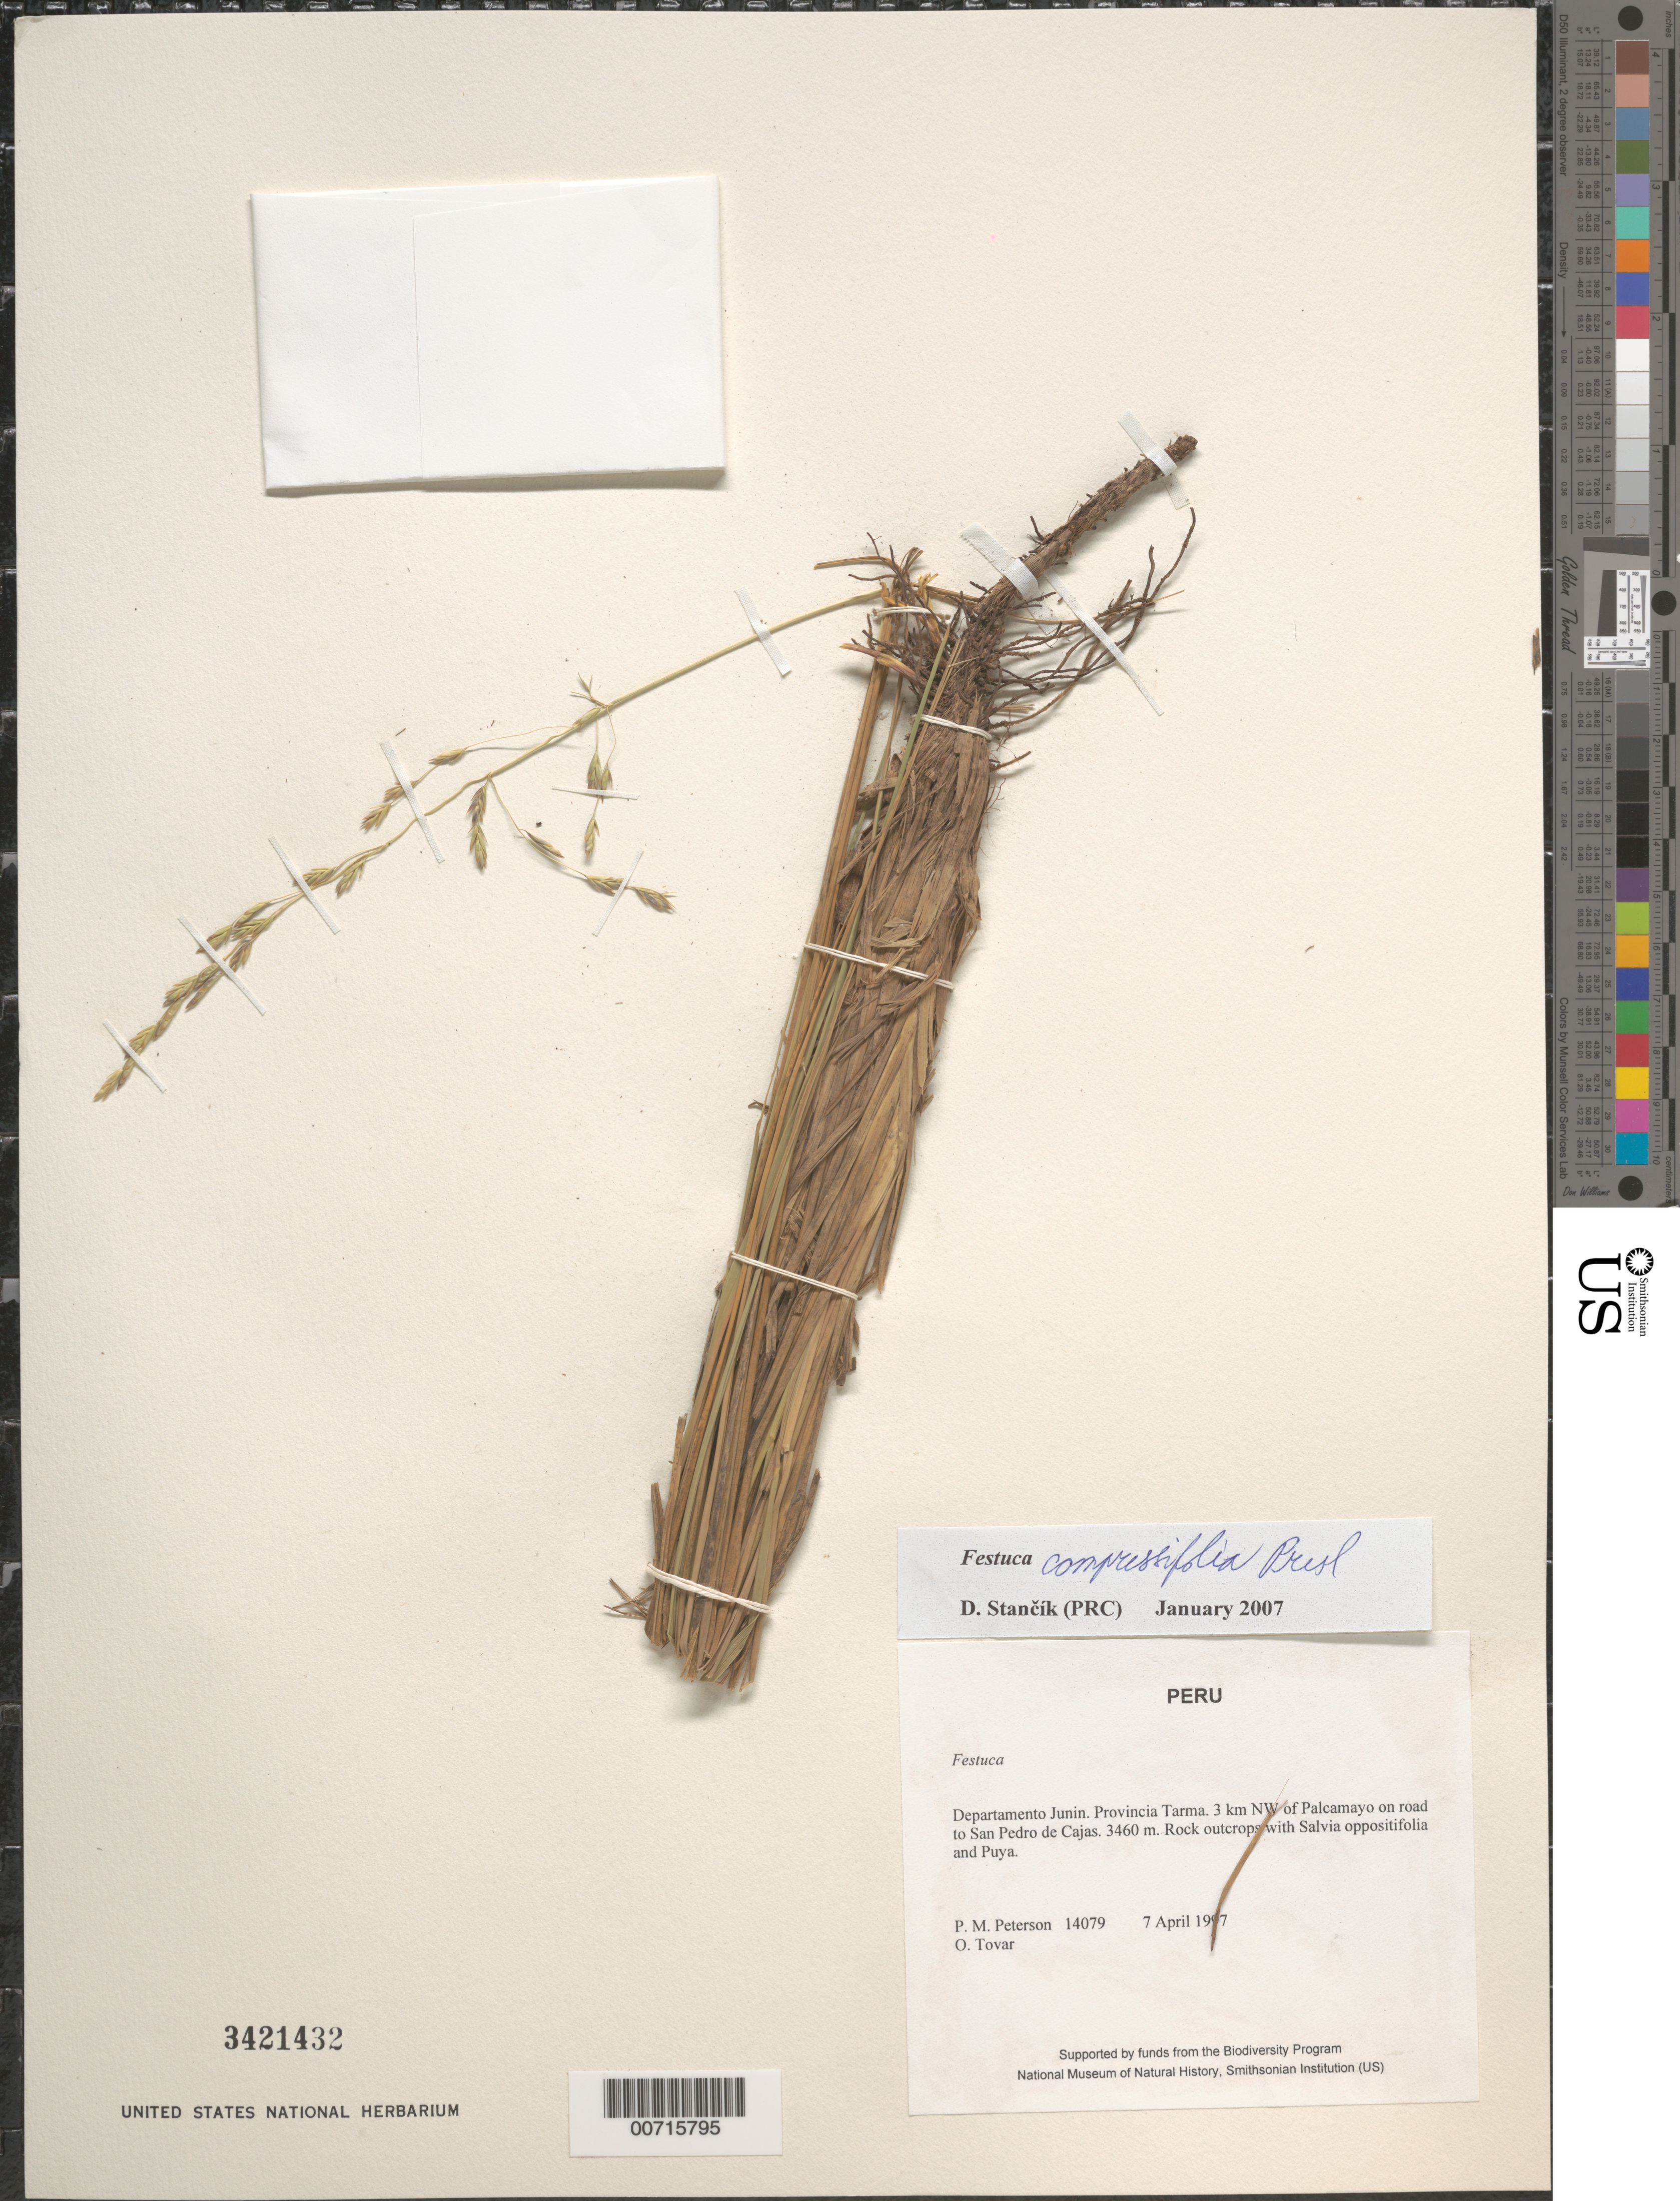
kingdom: Plantae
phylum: Tracheophyta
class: Liliopsida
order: Poales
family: Poaceae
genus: Festuca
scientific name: Festuca compressifolia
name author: J. Presl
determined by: Stancik, D.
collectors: P. M. Peterson & Ó. Tovar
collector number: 14079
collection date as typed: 07 Apr 1997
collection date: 1997-04-07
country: Peru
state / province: Junín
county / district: Tarma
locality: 3 km NW of Palcamayo on road to San Pedro de Cajas.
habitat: Rock outcrops with Salvia oppositifolia and Puya.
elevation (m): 3460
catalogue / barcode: US 3421432